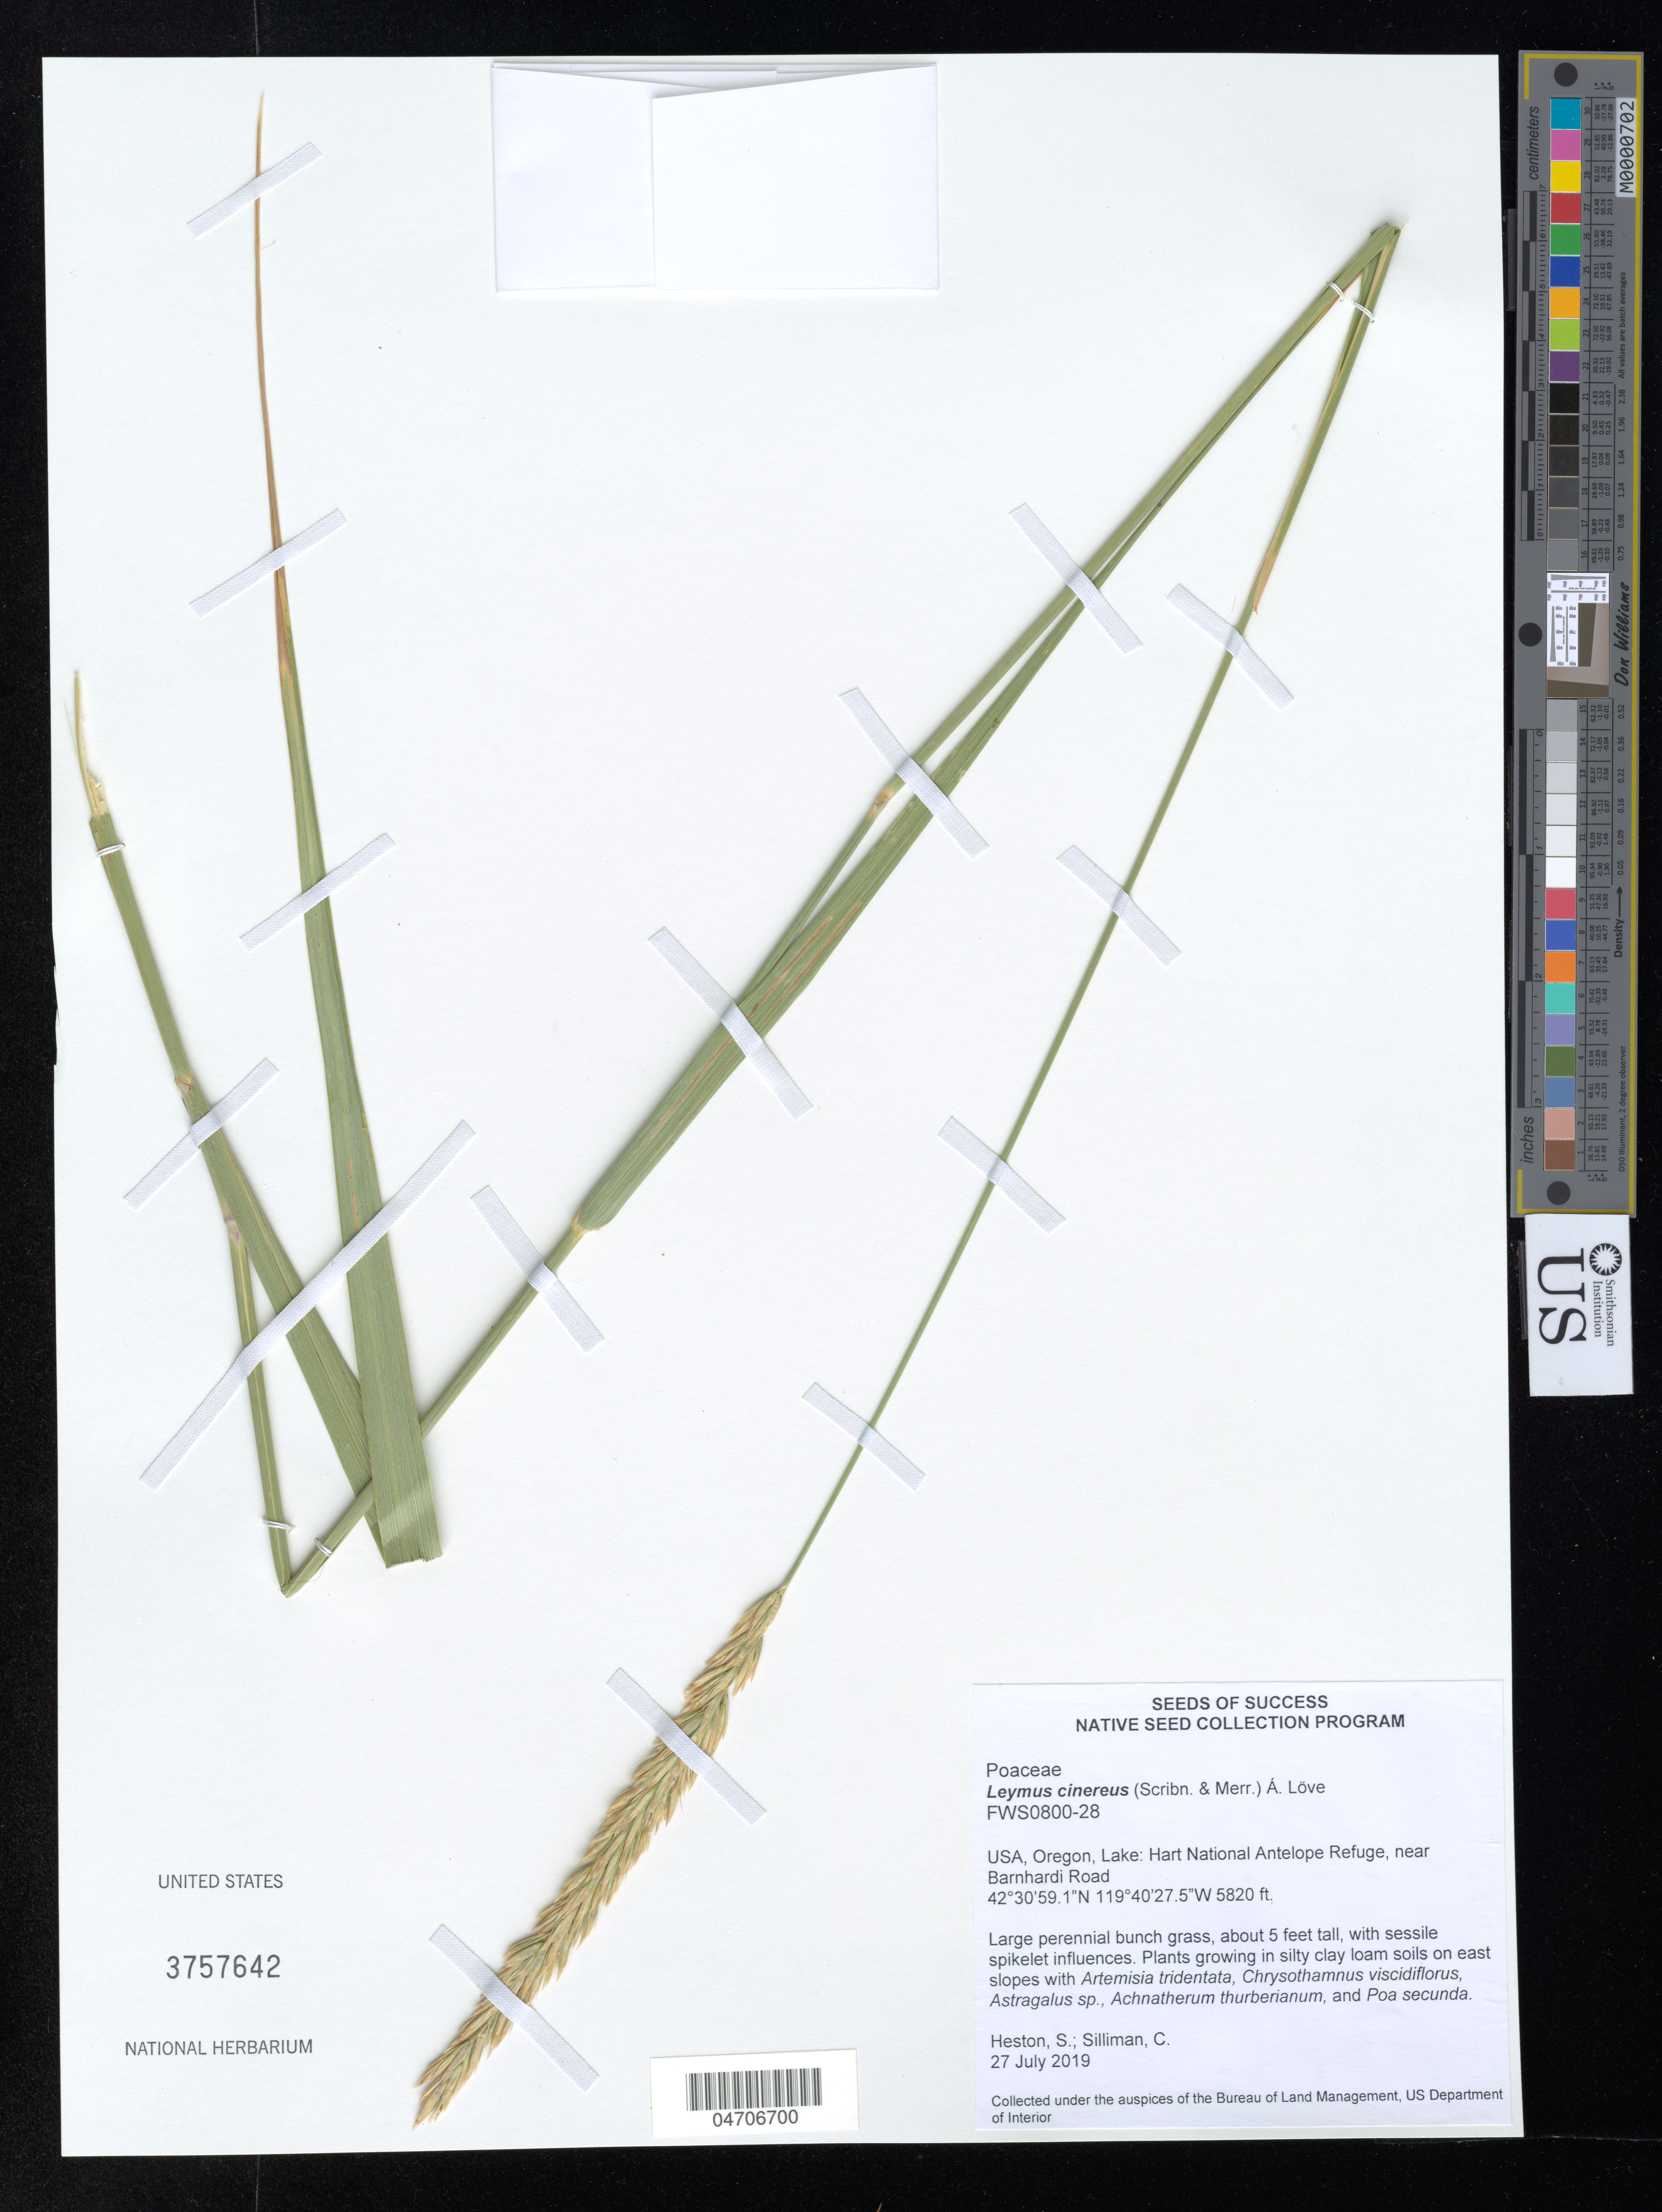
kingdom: Plantae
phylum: Tracheophyta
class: Liliopsida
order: Poales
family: Poaceae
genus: Leymus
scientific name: Leymus cinereus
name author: (Scribn. & Merr.) Á. Löve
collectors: S. Heston & C. Silliman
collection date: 2019-07-27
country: United States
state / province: Oregon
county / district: Lake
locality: Lake: Hart National Antelope Refuge, near Barnhardi Road.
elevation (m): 1774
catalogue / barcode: US 3757642